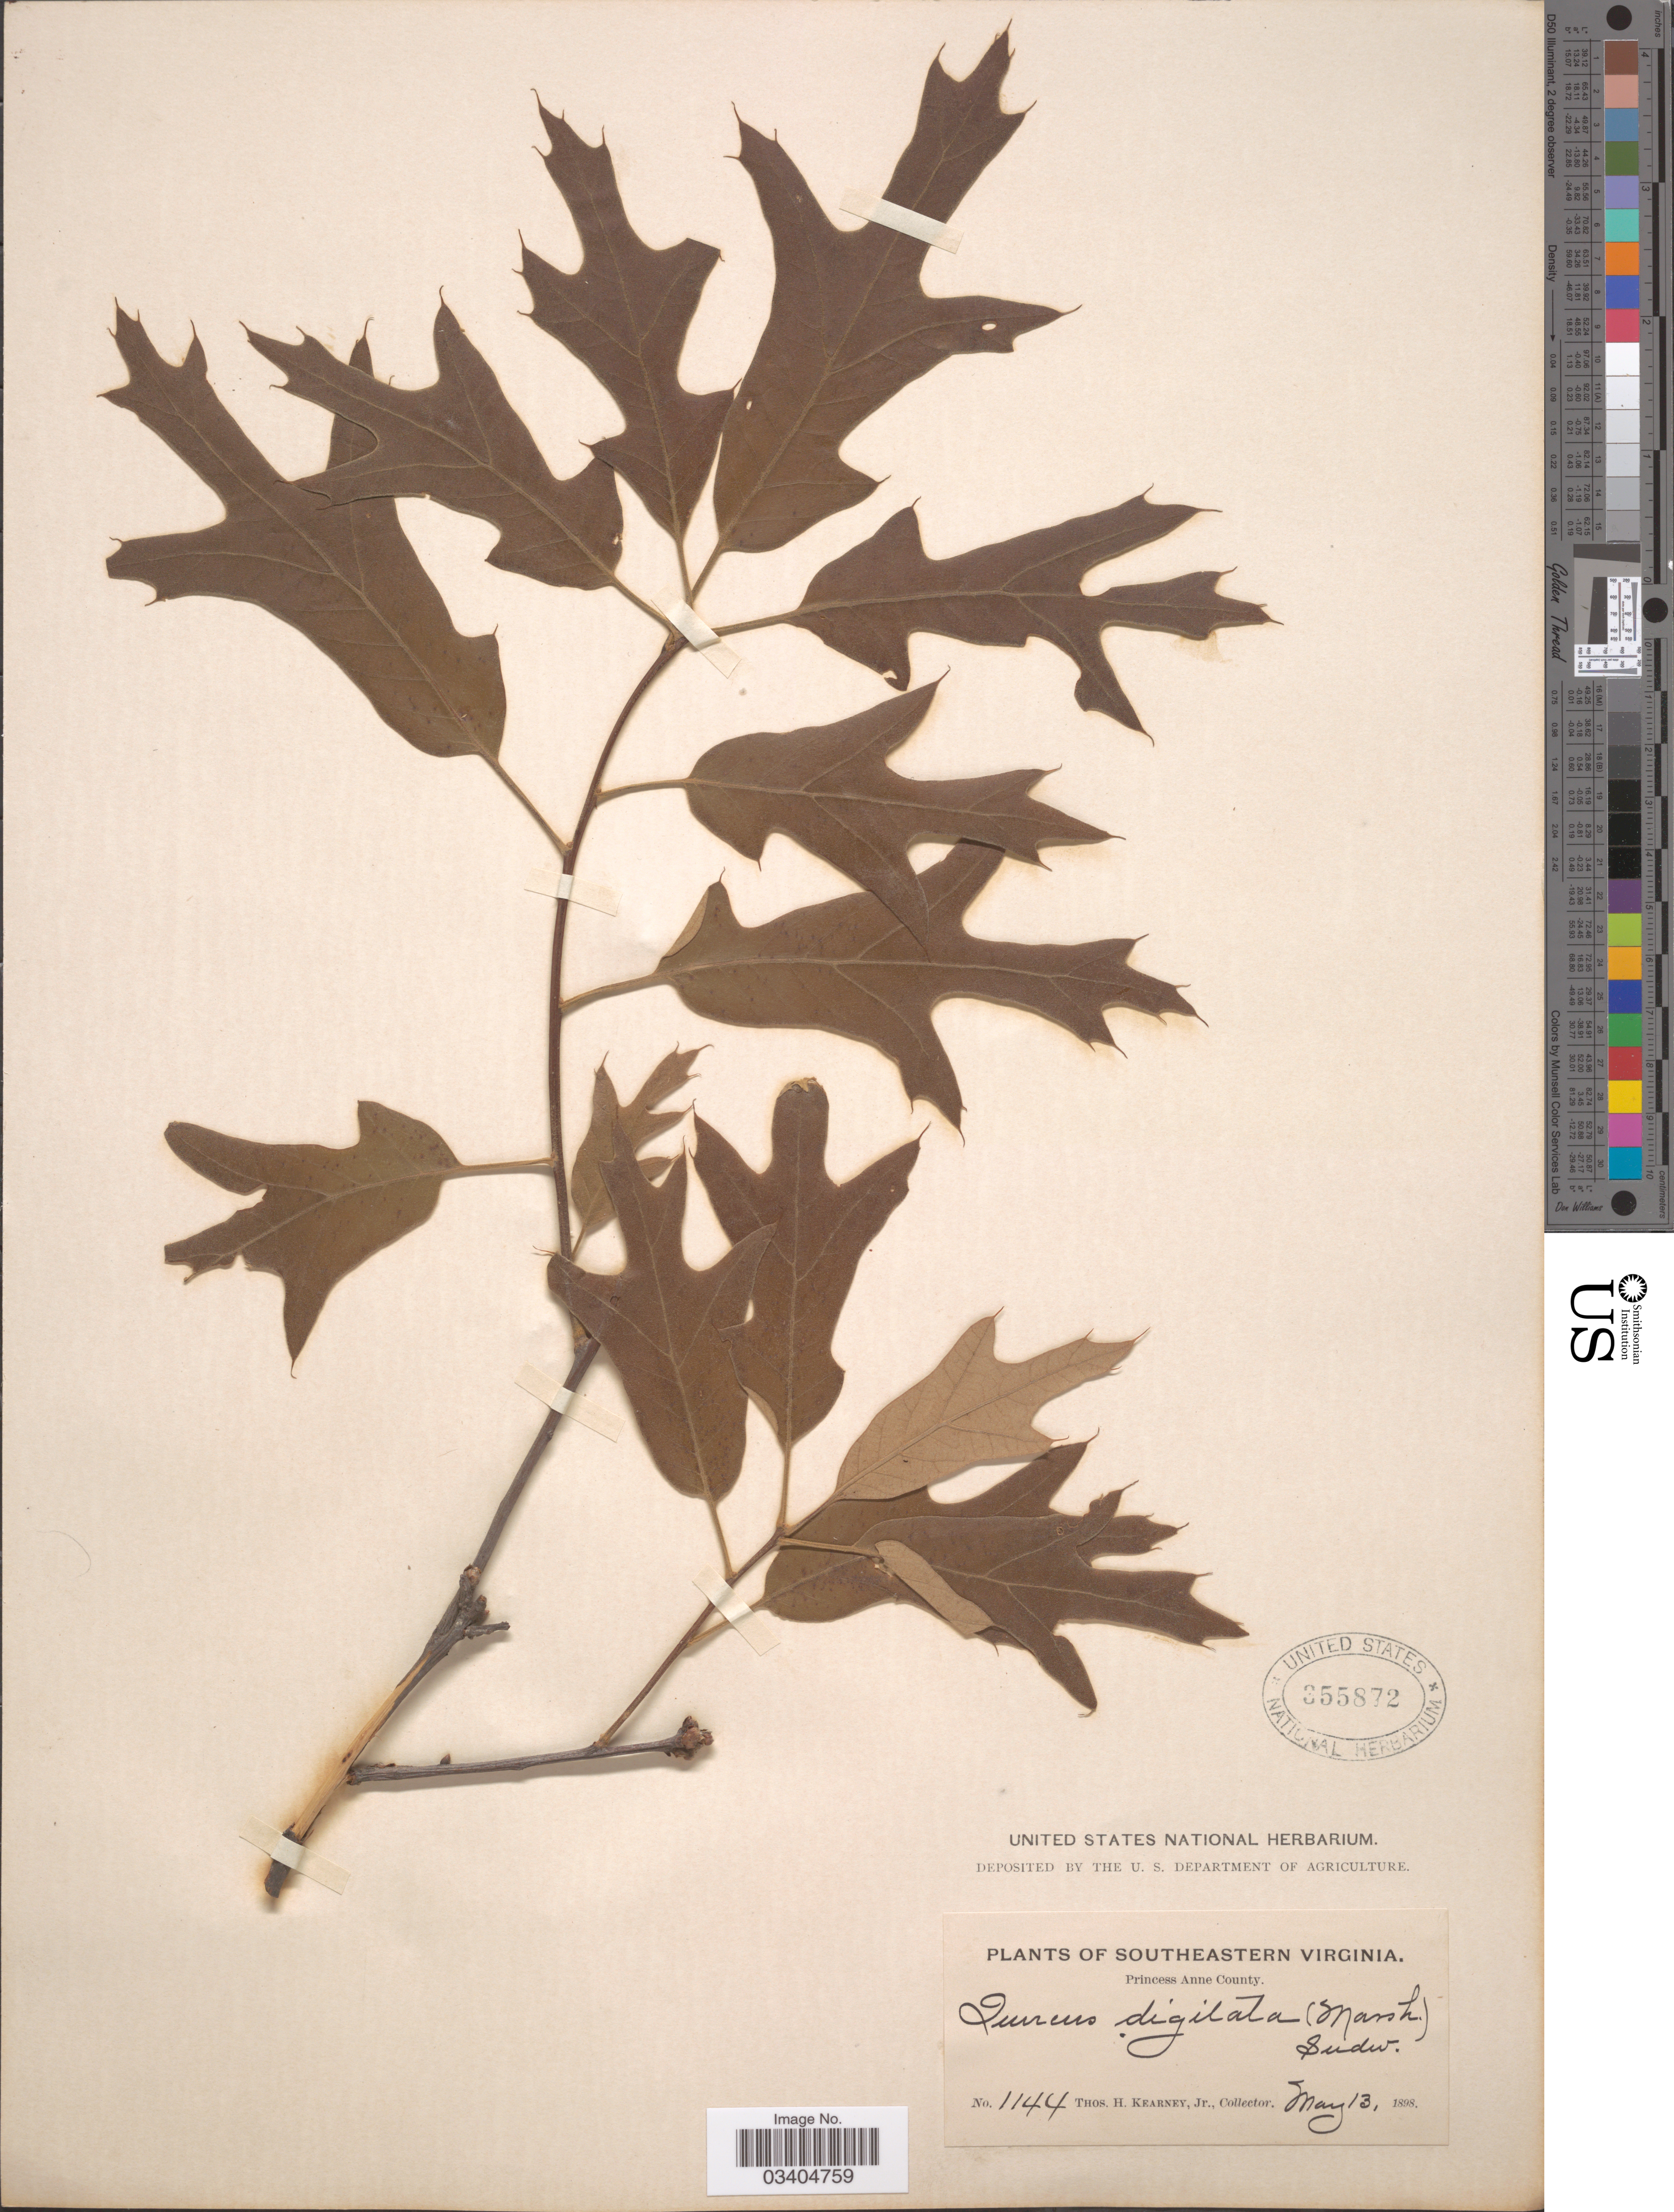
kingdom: Plantae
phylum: Tracheophyta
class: Magnoliopsida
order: Fagales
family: Fagaceae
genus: Quercus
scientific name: Quercus falcata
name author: Michx.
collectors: T. H. Kearney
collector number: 1144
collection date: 1898-05-13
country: United States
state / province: Virginia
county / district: City of Virginia Beach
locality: Southeastern Virginia. Princess Anne County.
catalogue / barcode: US 355872